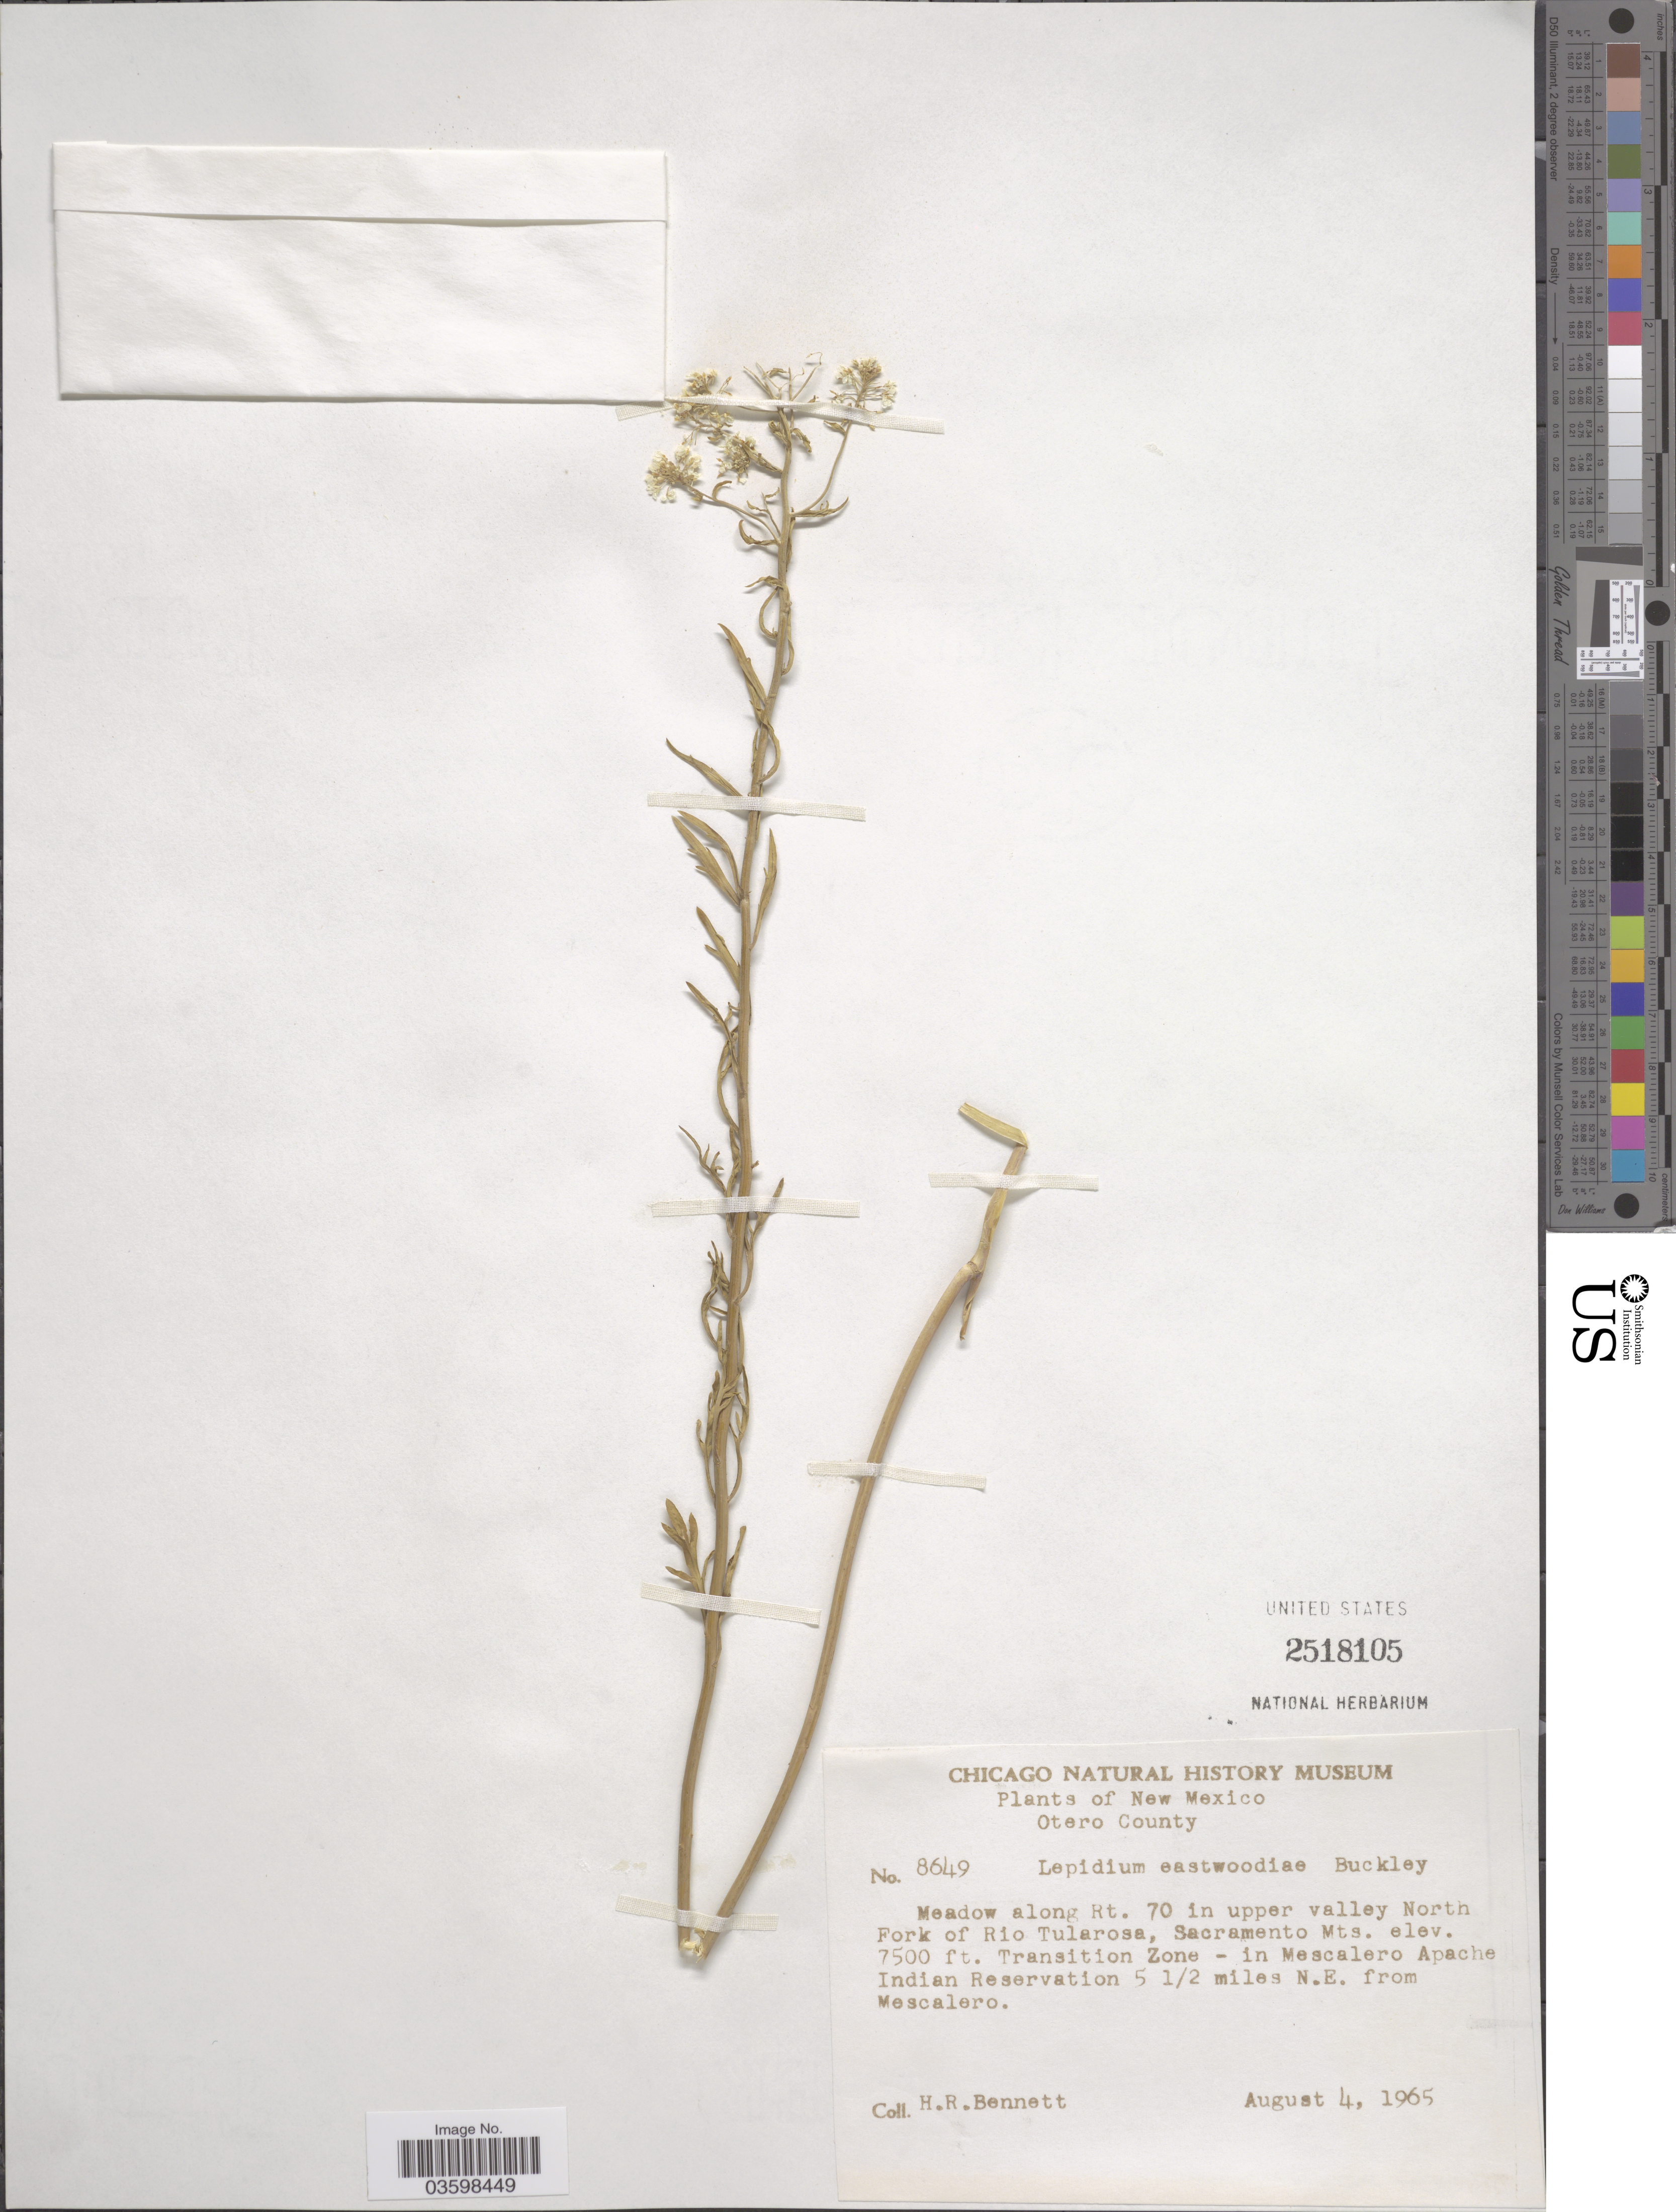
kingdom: Plantae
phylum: Tracheophyta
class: Magnoliopsida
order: Brassicales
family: Brassicaceae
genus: Lepidium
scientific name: Lepidium eastwoodiae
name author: Wooton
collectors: H. R. Bennett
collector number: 8649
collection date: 1965-08-04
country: United States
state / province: New Mexico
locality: Otero County. Meadow along Rt. 70 in upper valley North Fork of Rio Tularosa, Sacramento Mts. Transition Zone - in Mescalero Apache Indian Reservation 5½ miles N.E. from Mescalero.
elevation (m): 2286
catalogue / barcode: US 2518105